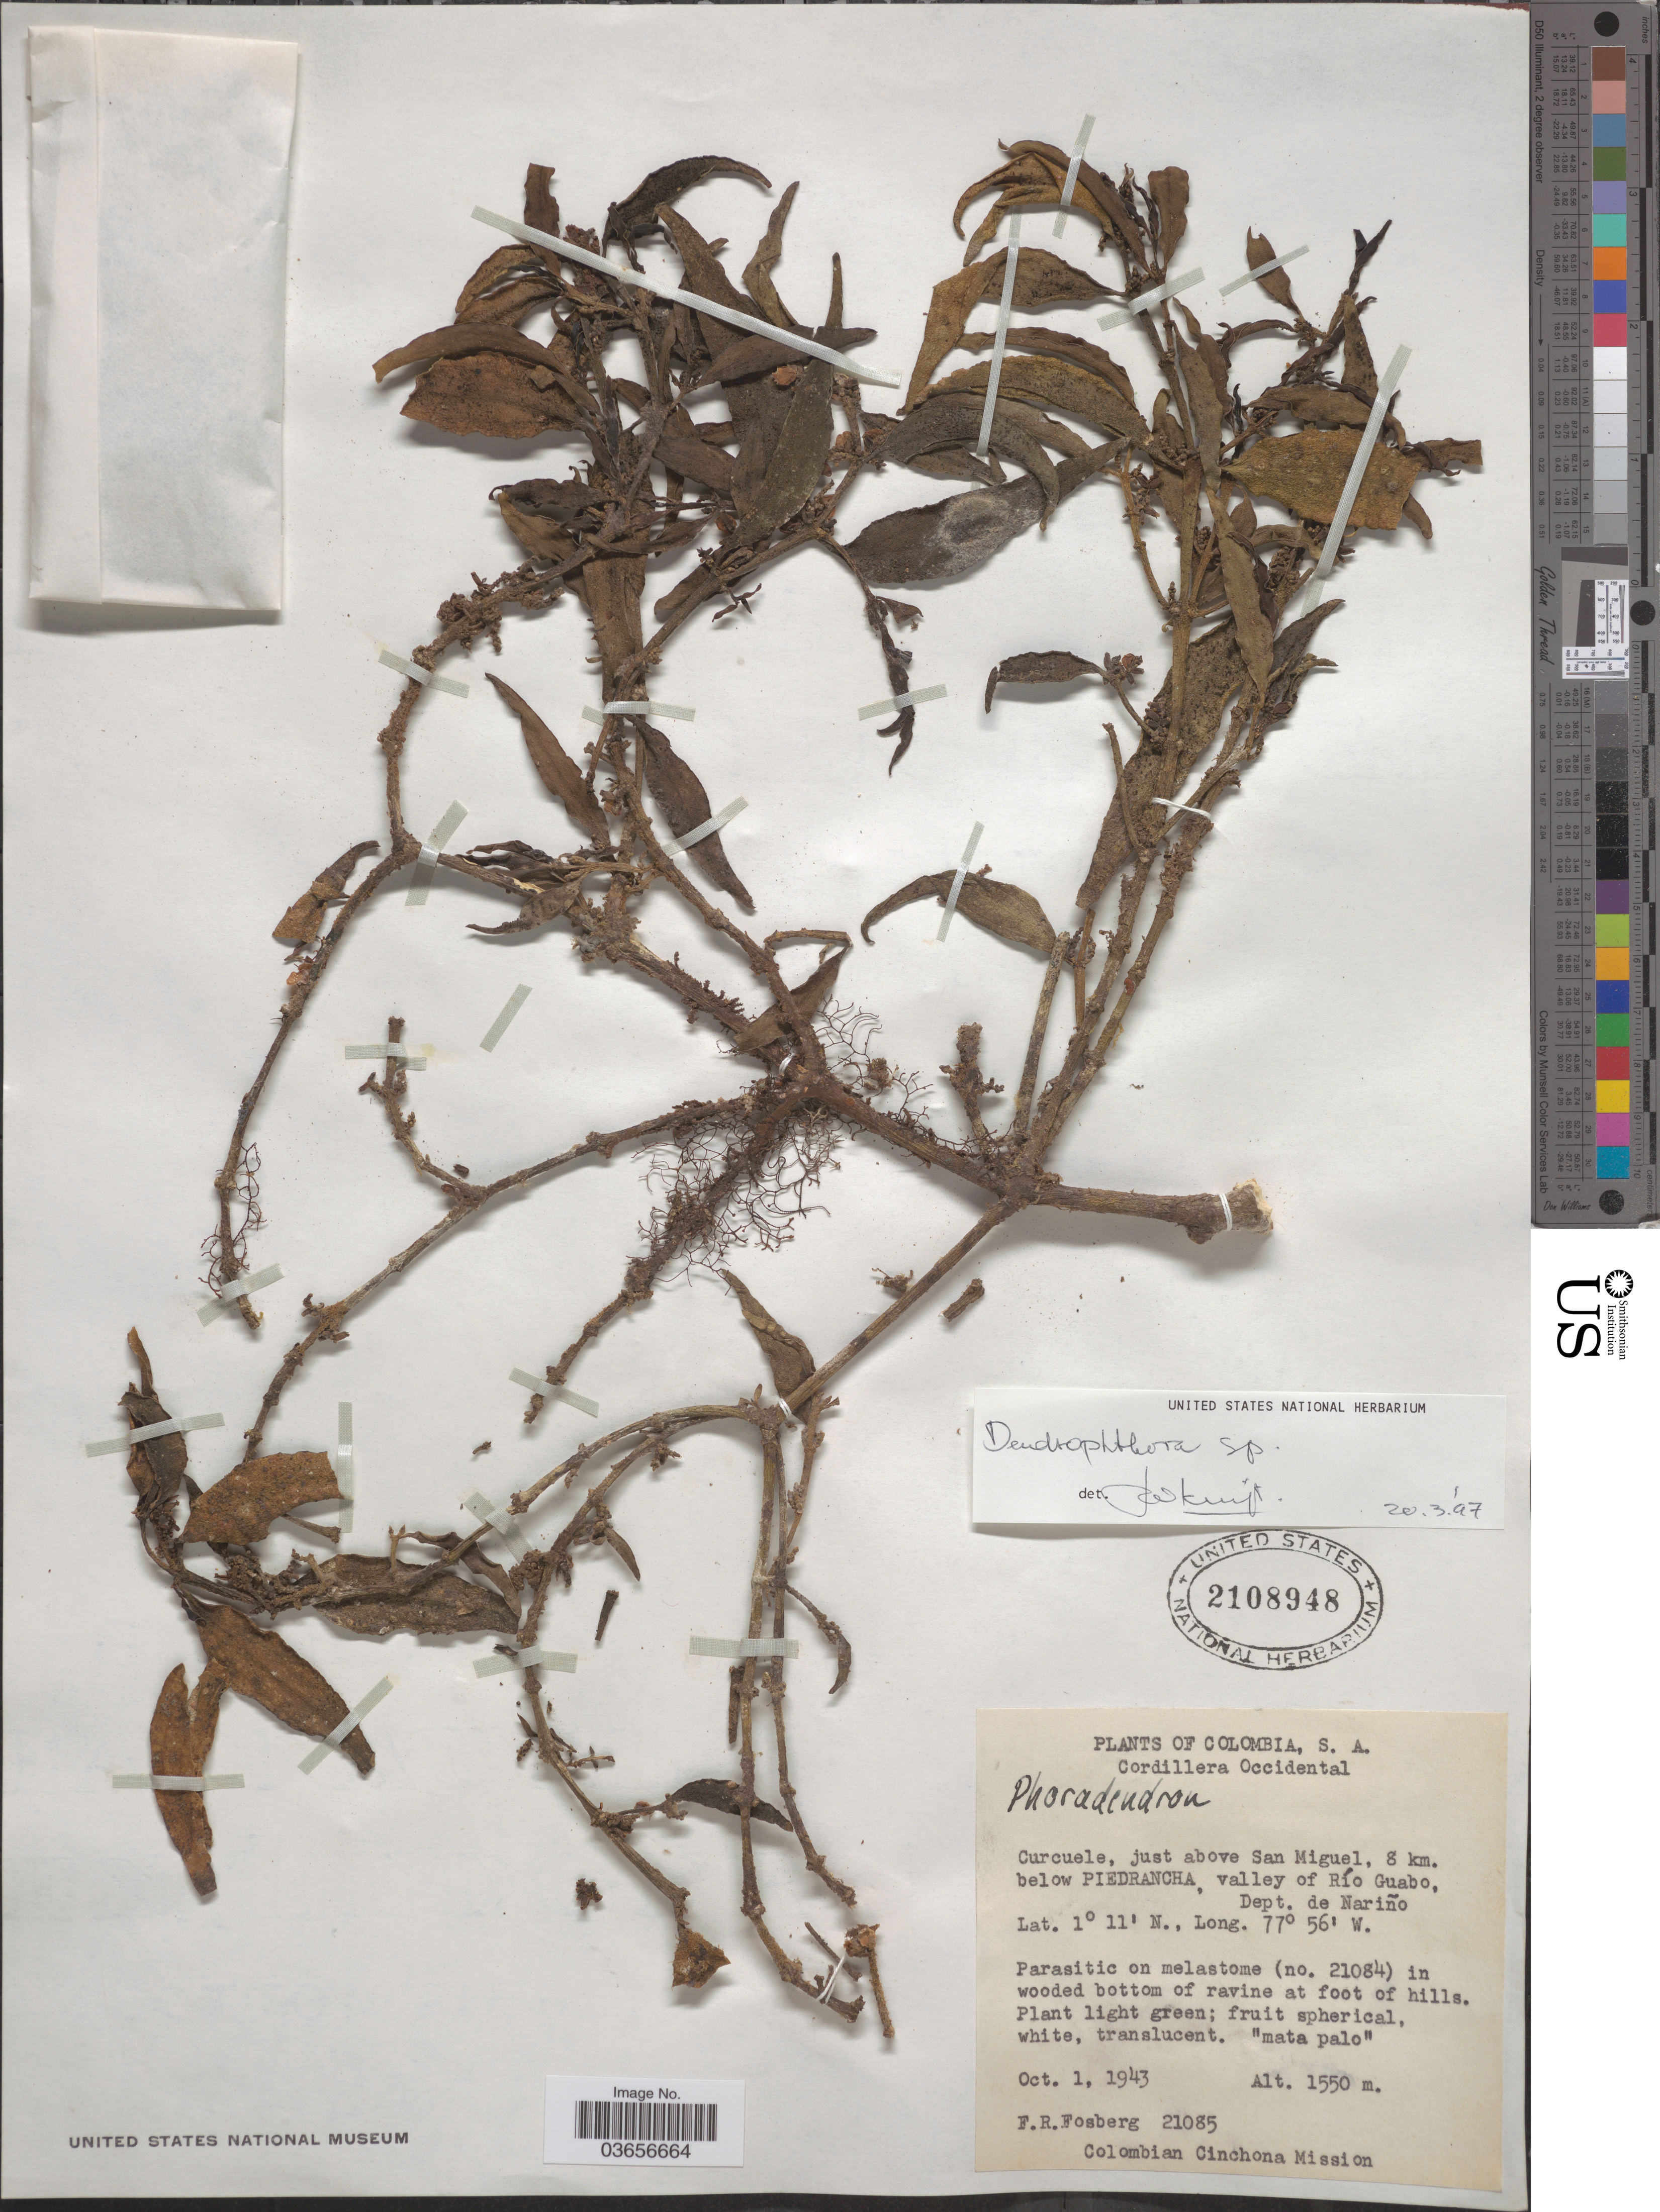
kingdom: Plantae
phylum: Tracheophyta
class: Magnoliopsida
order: Santalales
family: Viscaceae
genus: Dendrophthora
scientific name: Dendrophthora sp.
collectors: F. R. Fosberg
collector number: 21085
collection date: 1943-10-01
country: Colombia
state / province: Nariño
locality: Cordillera Occidental. Curcuele, just above San Miguel, 8 km. below Piedrancha, valley of Río Guabo. Dept. de Nariño.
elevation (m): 1550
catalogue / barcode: US 2108948